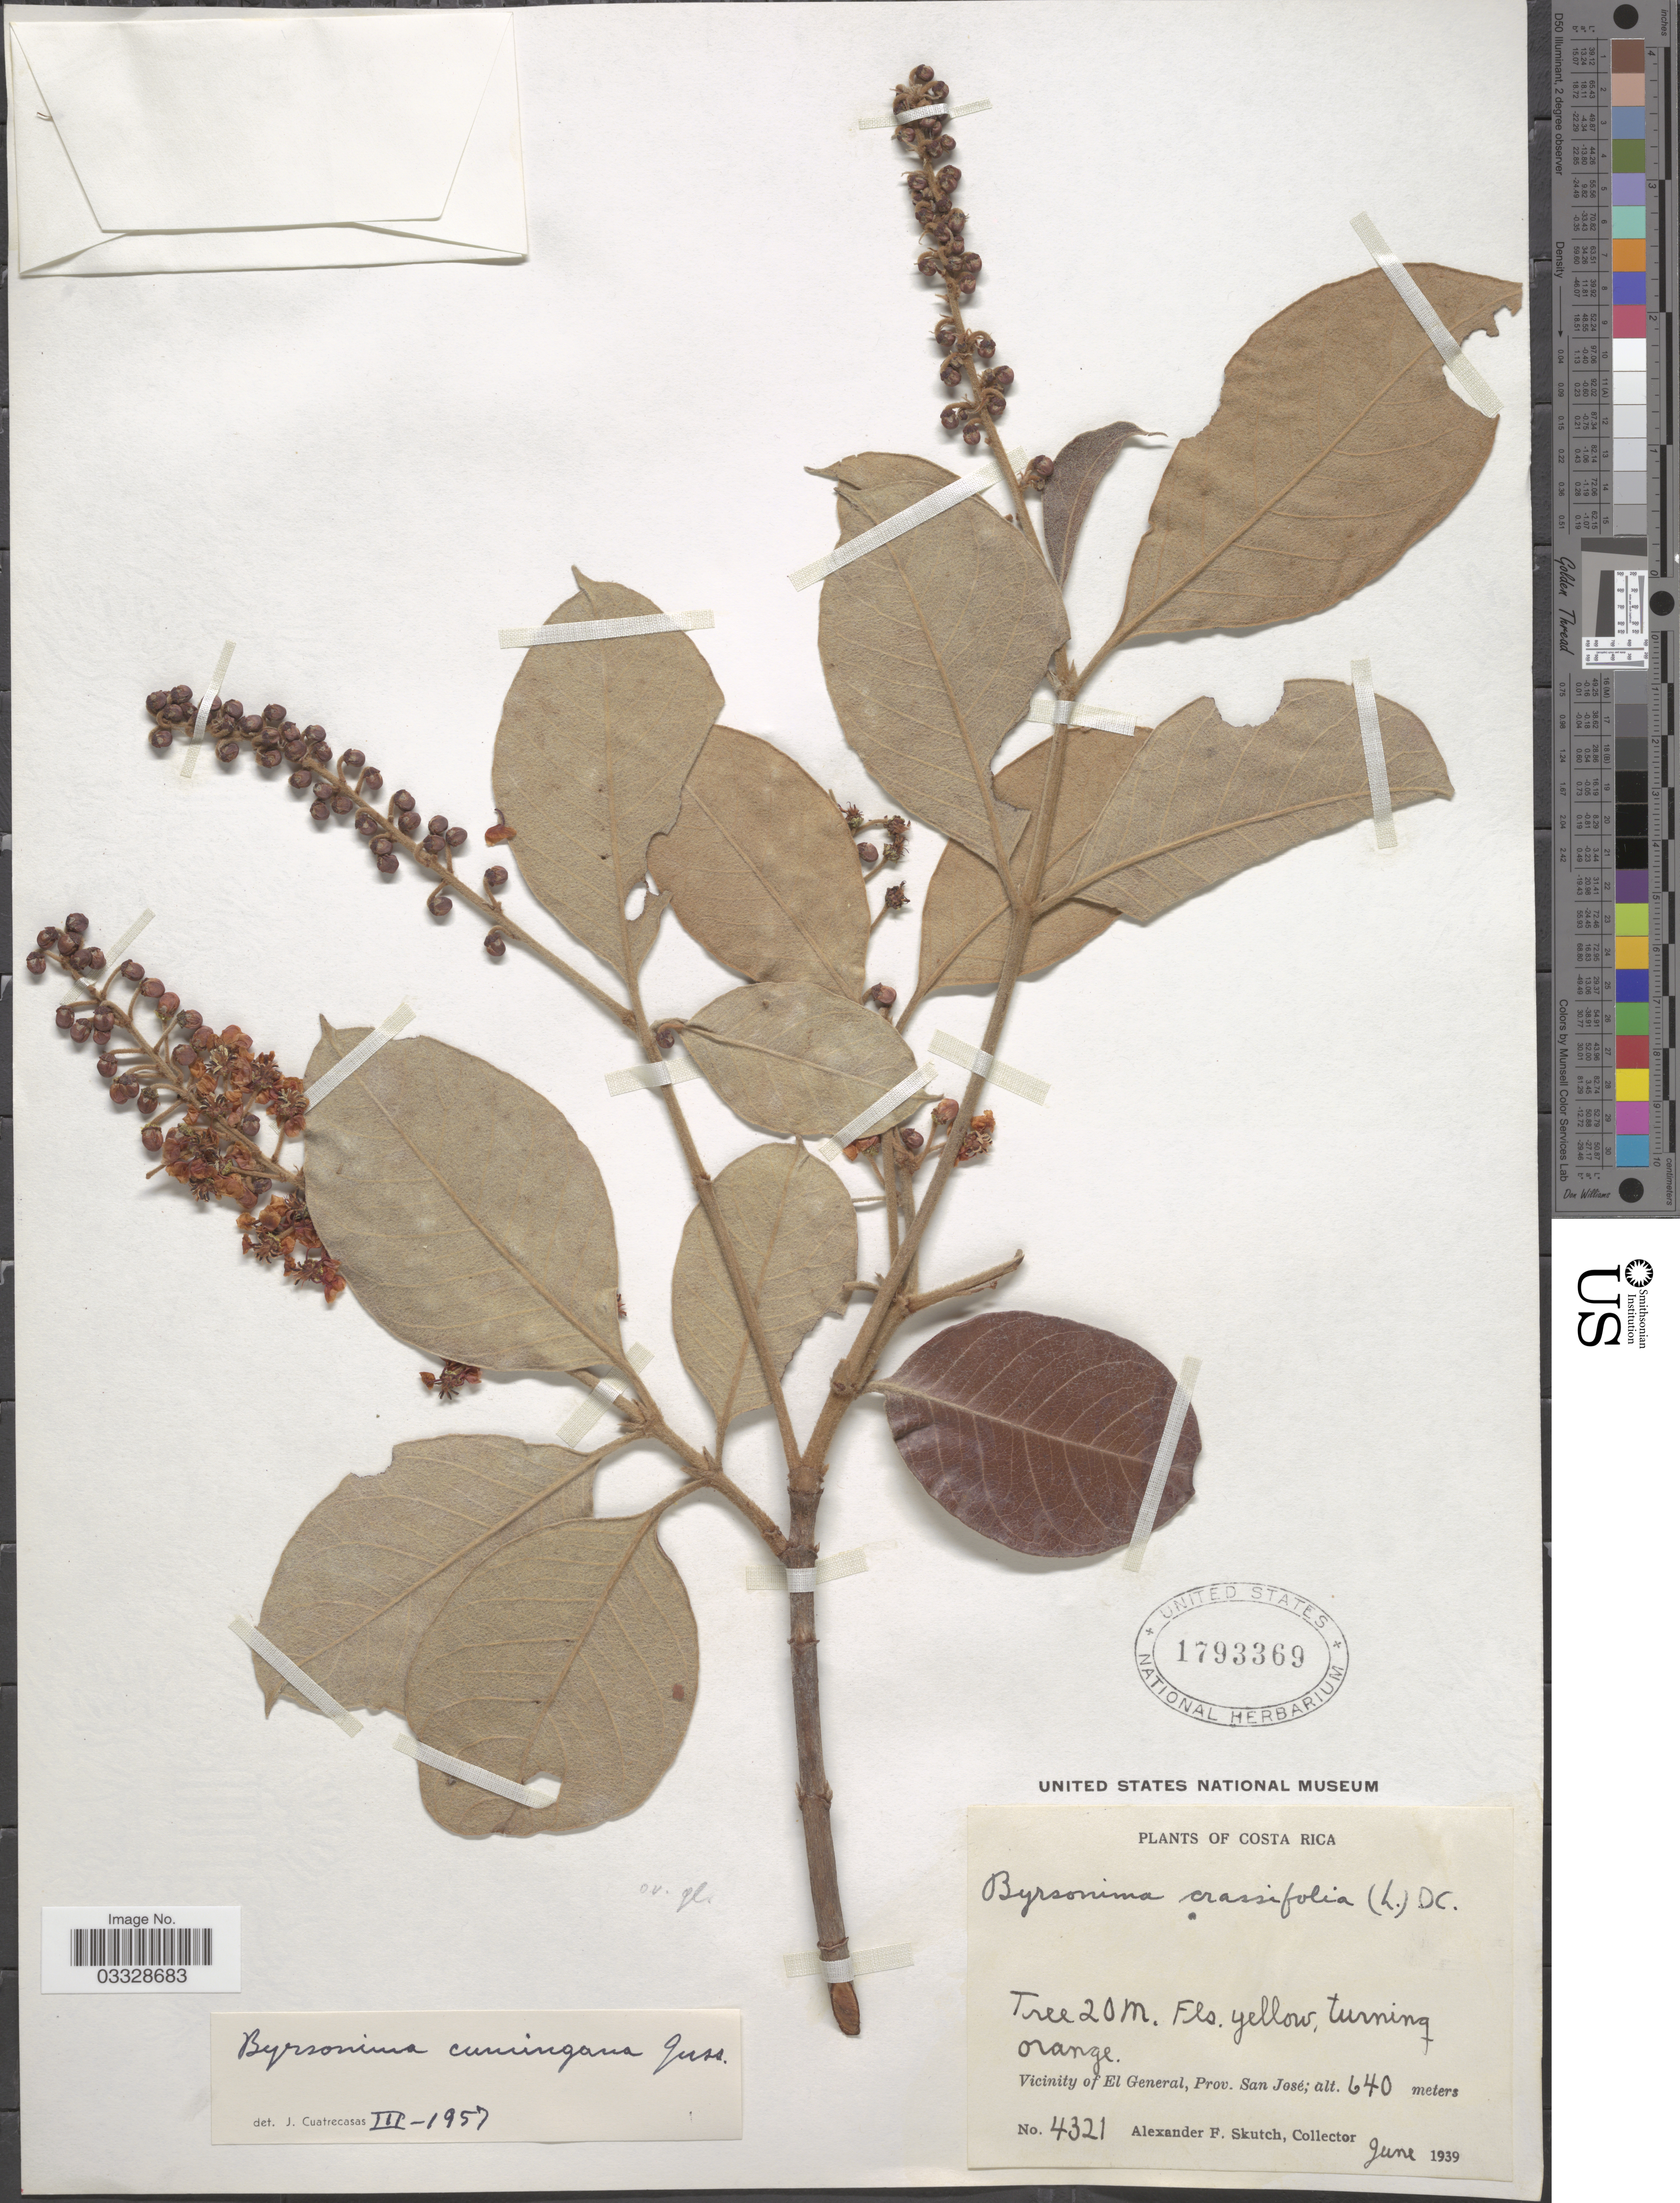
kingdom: Plantae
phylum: Tracheophyta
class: Magnoliopsida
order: Malpighiales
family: Malpighiaceae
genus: Byrsonima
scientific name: Byrsonima crassifolia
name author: (L.) Kunth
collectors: A. F. Skutch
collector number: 4321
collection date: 1939-06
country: Costa Rica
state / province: San José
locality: Vicinity of El General.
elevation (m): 640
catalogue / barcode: US 1793369